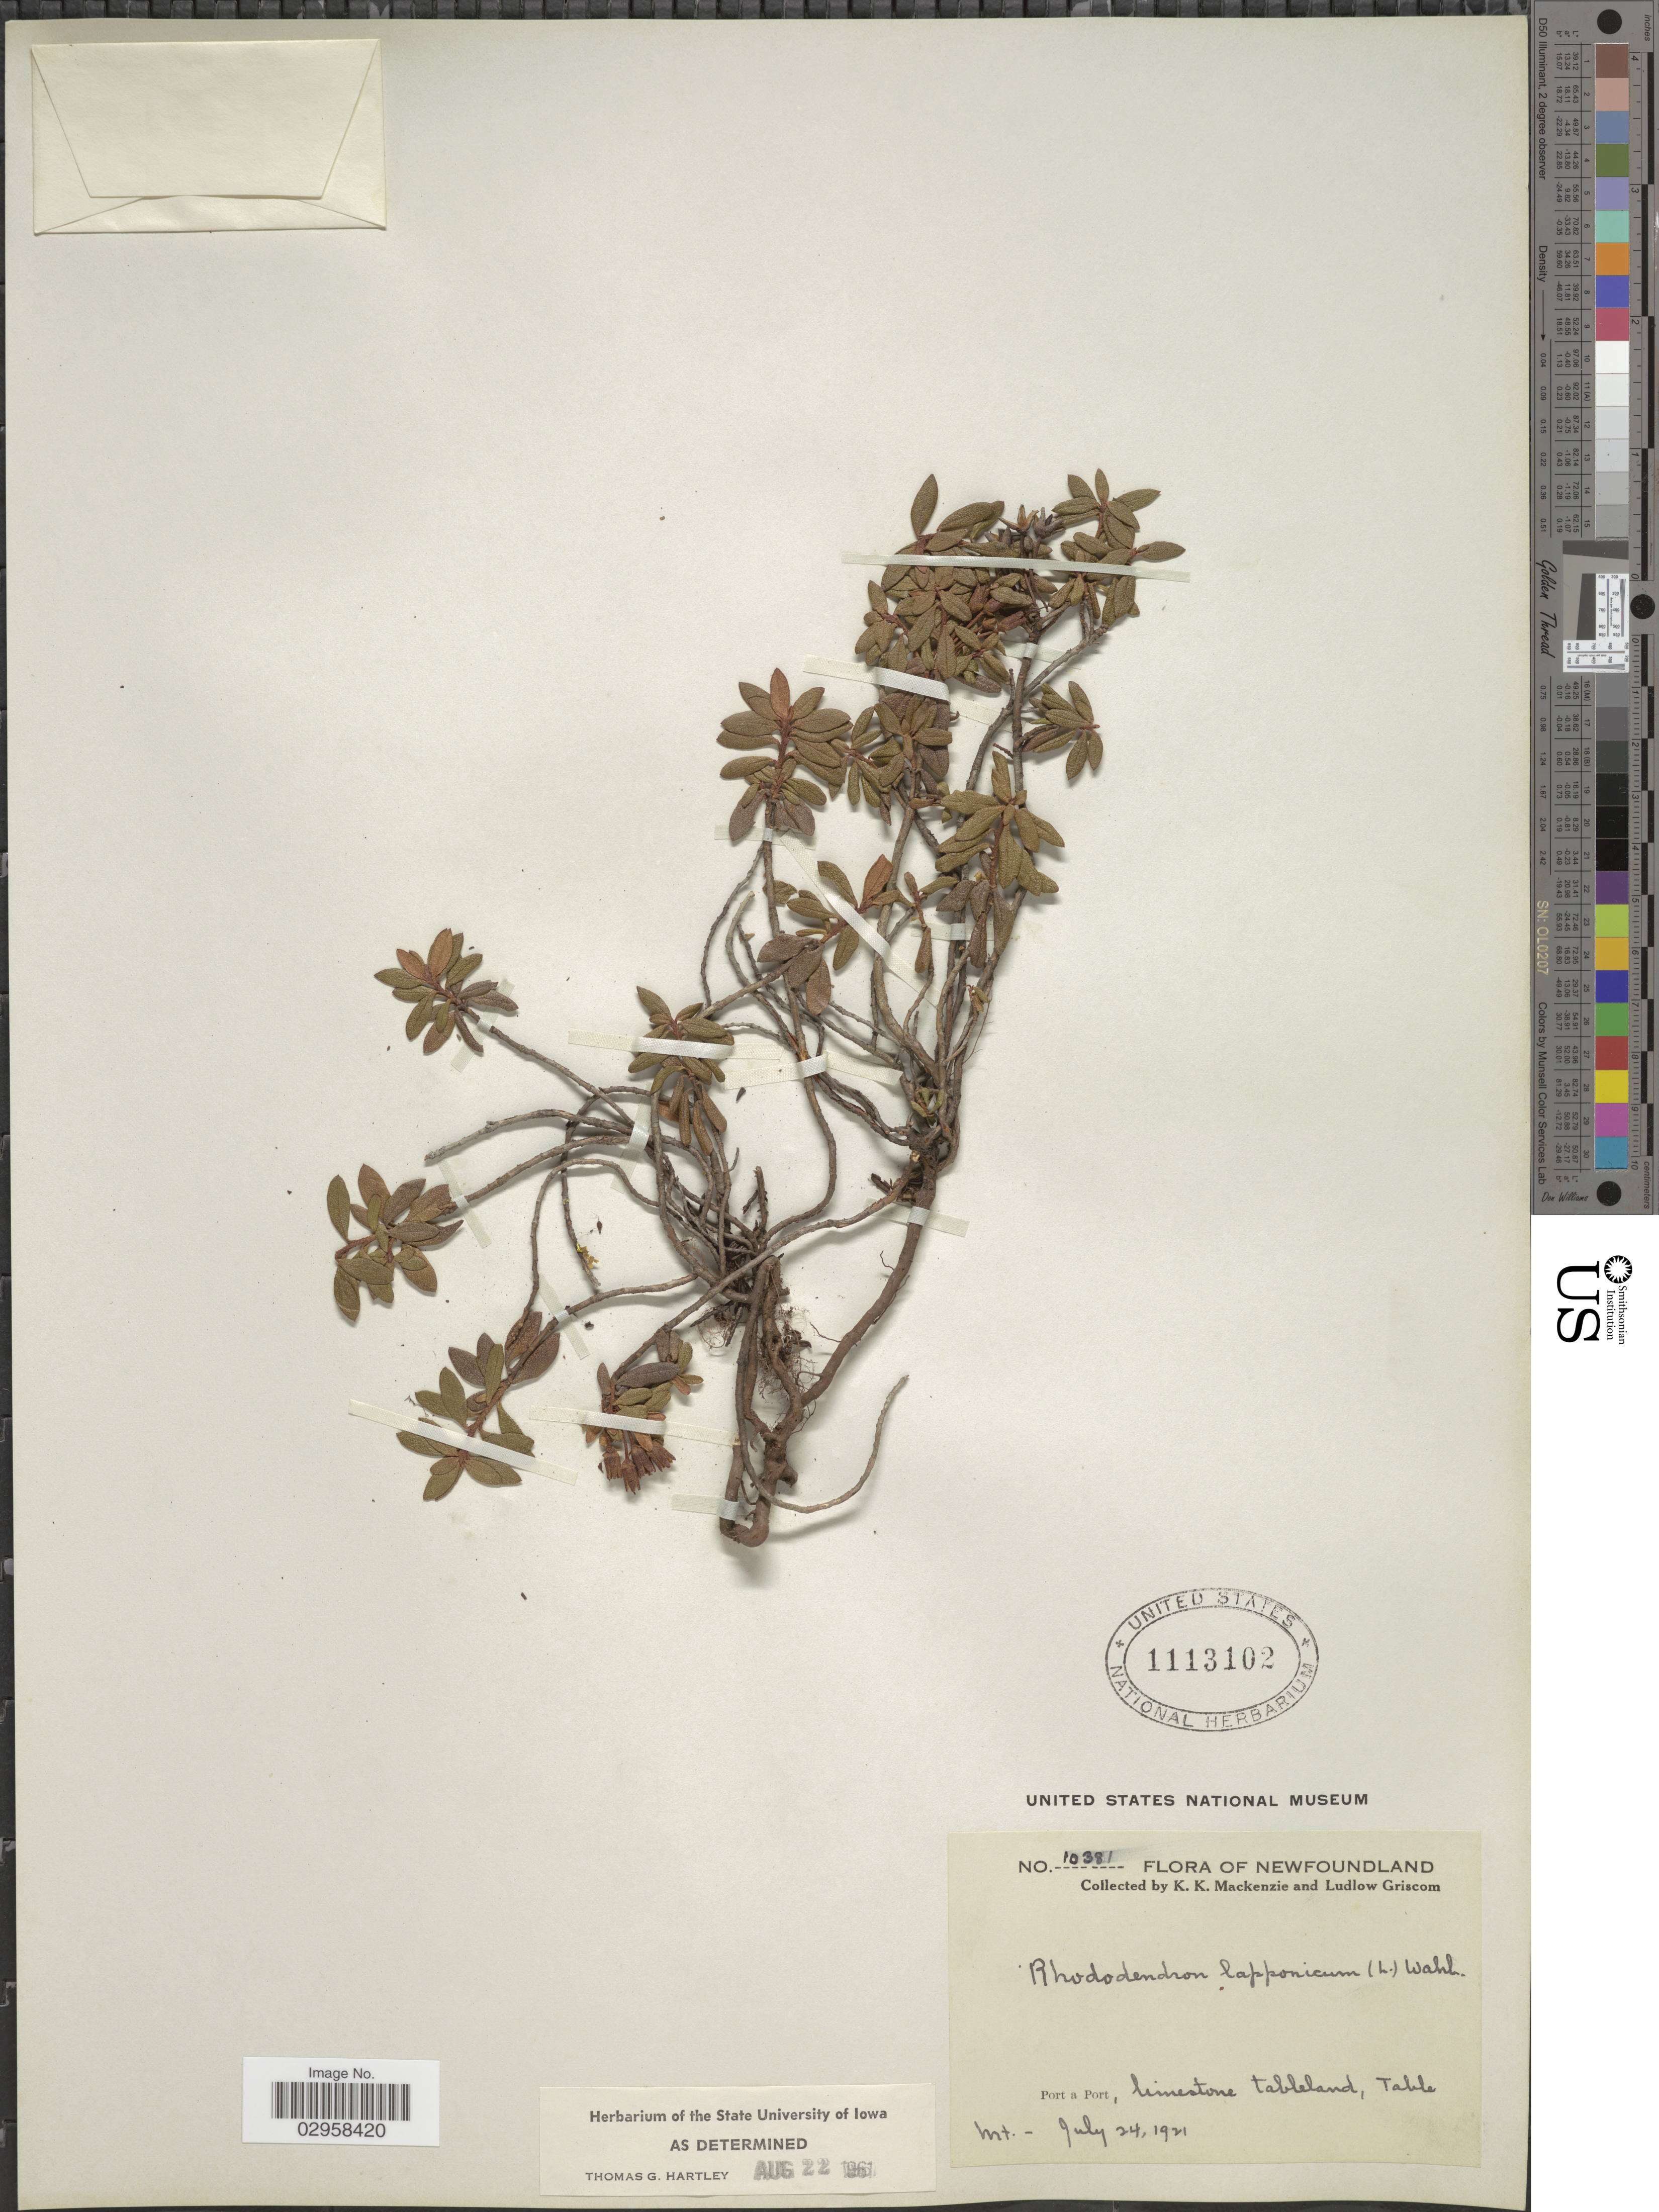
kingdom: Plantae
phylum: Tracheophyta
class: Magnoliopsida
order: Ericales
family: Ericaceae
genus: Rhododendron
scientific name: Rhododendron lapponicum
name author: (L.) Wahlenb.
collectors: K. K. Mackenzie & L. Griscom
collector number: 10381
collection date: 1921-07-24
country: Canada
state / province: Newfoundland and Labrador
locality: Port a Port, limestone tableland, Table Mt.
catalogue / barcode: US 1113102